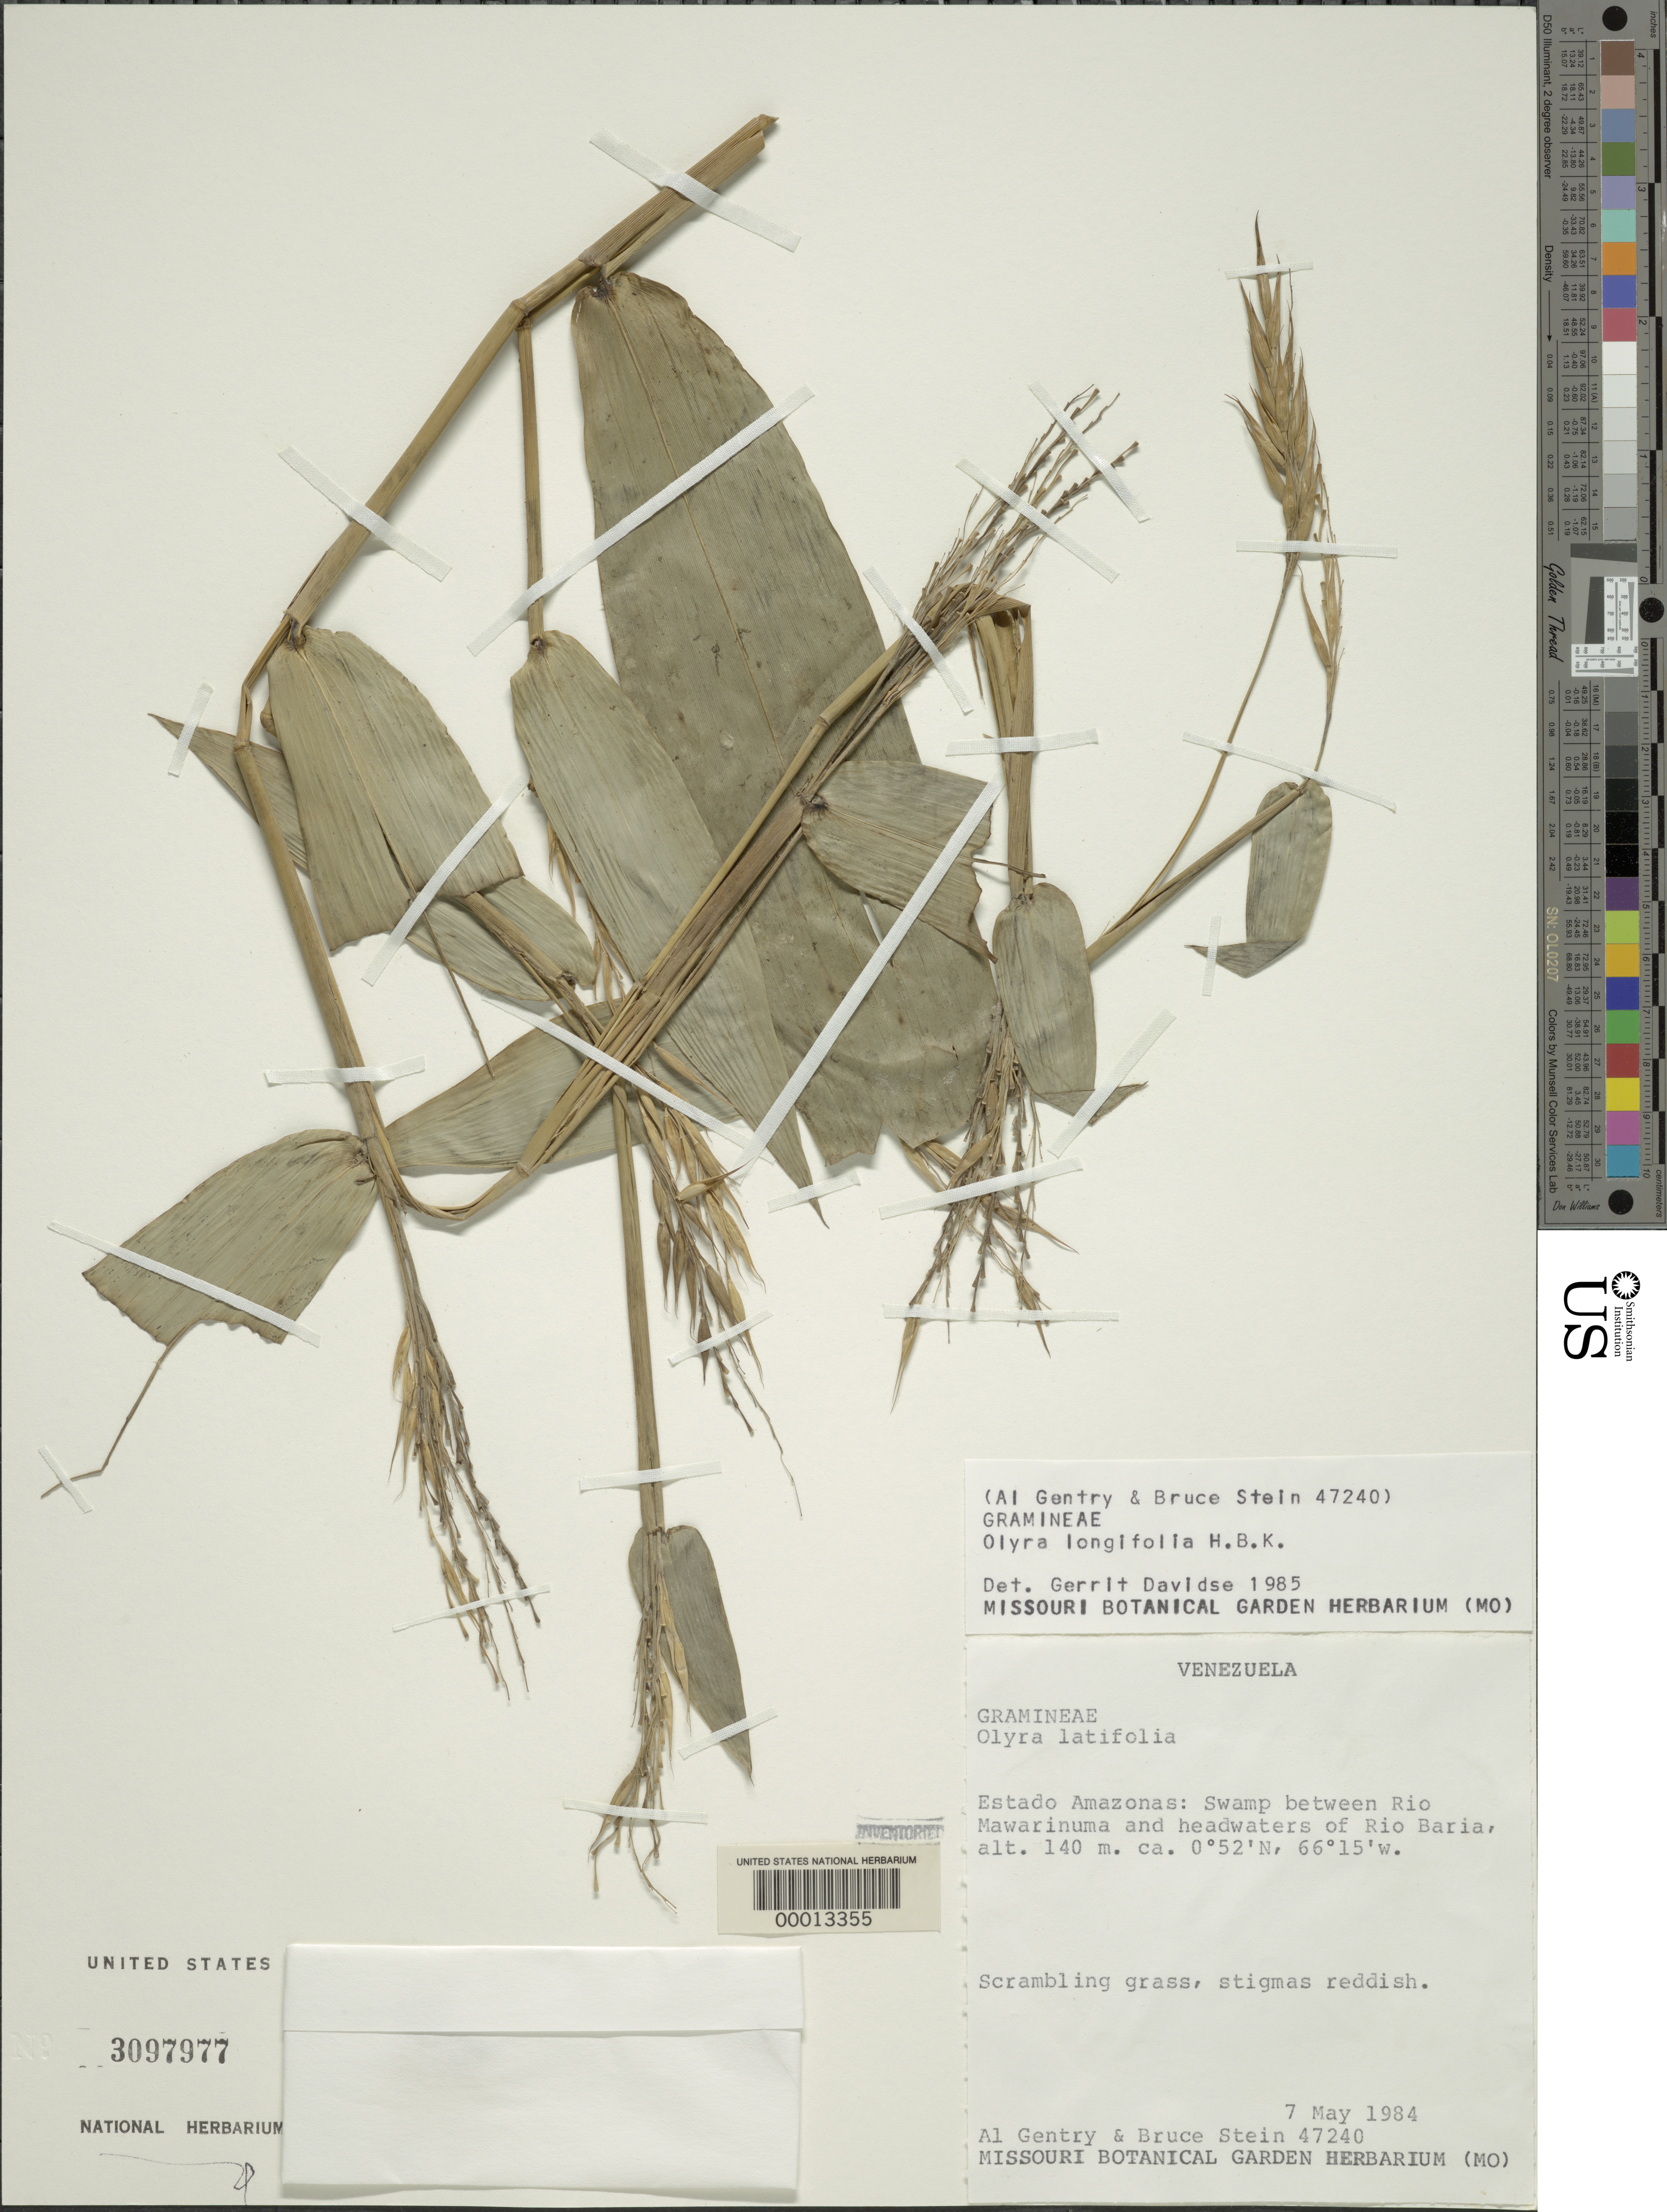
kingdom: Plantae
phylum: Tracheophyta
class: Liliopsida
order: Poales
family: Poaceae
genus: Olyra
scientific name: Olyra latifolia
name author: L.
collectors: A. H. Gentry & B. A. Stein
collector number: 47240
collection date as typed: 07 May 1984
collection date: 1984-05-07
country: Venezuela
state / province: Amazonas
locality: Rio mawarinuma, rio baria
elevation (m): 140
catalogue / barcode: US 3097977